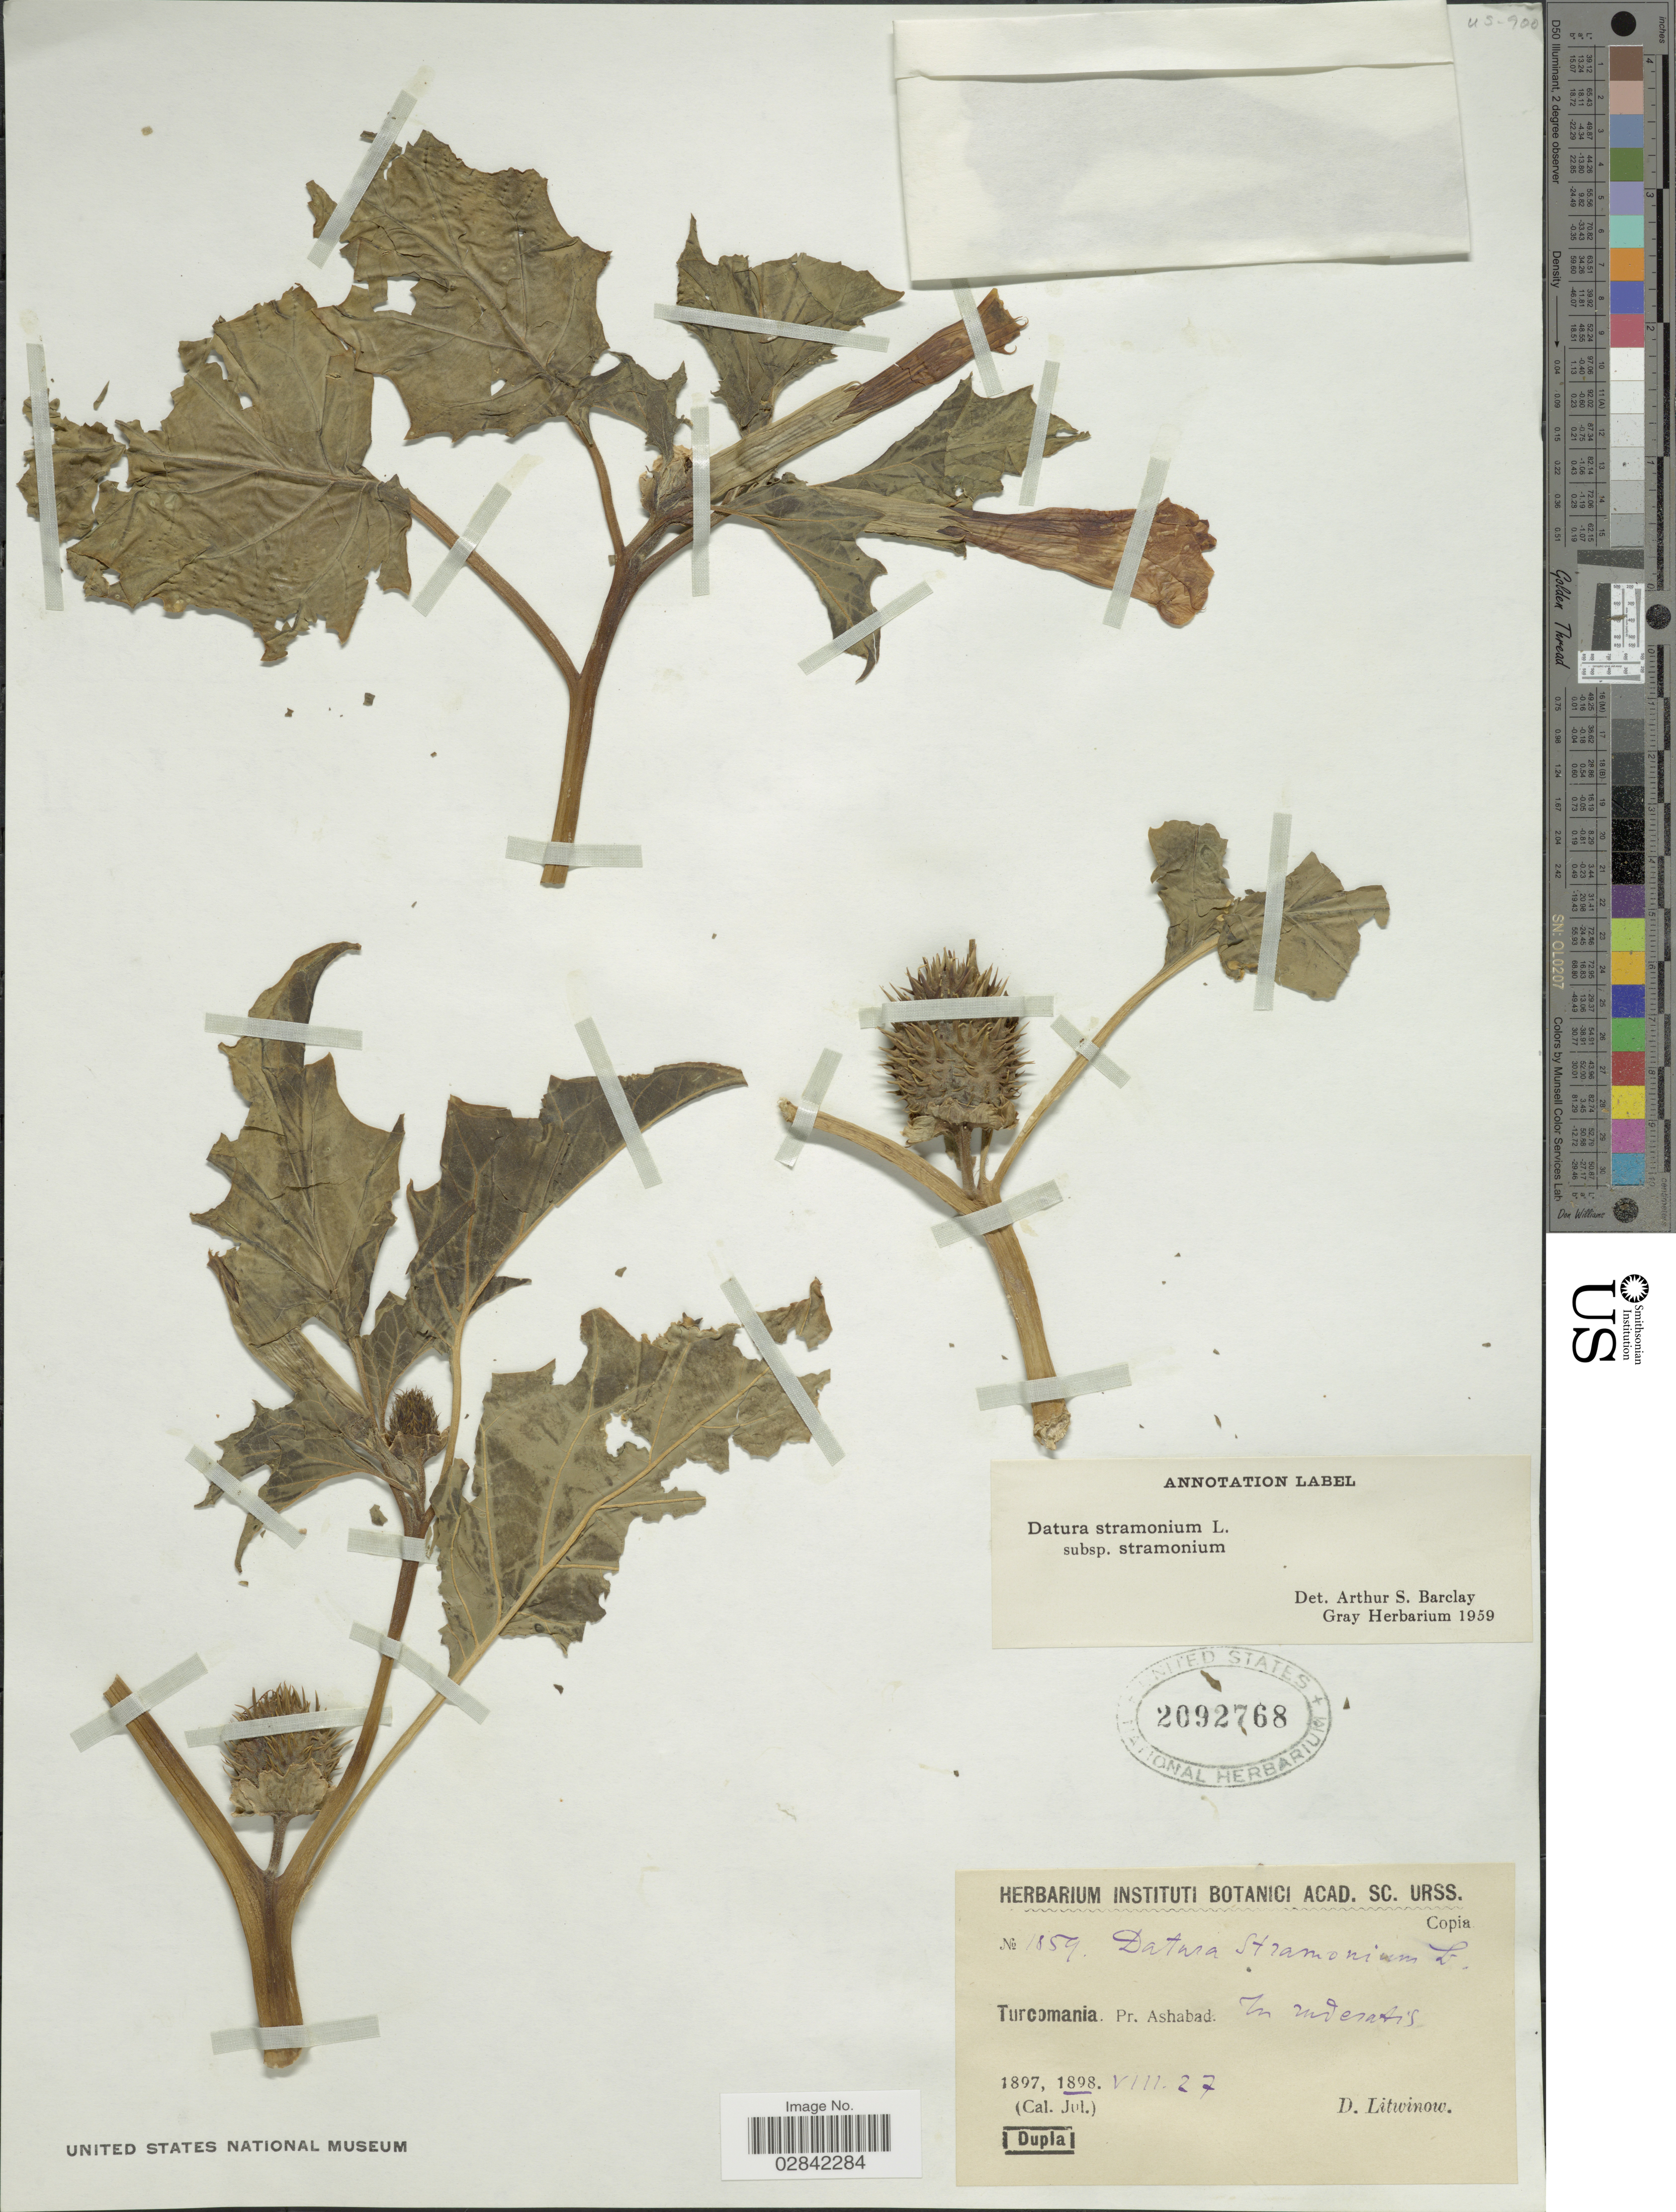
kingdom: Plantae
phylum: Tracheophyta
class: Magnoliopsida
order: Solanales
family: Solanaceae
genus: Datura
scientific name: Datura stramonium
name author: L.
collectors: D. Litwinow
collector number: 1859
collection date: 1898-08-27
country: Turkmenistan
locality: Turcomania, Pr. Ashabad.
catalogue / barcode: US 2092768